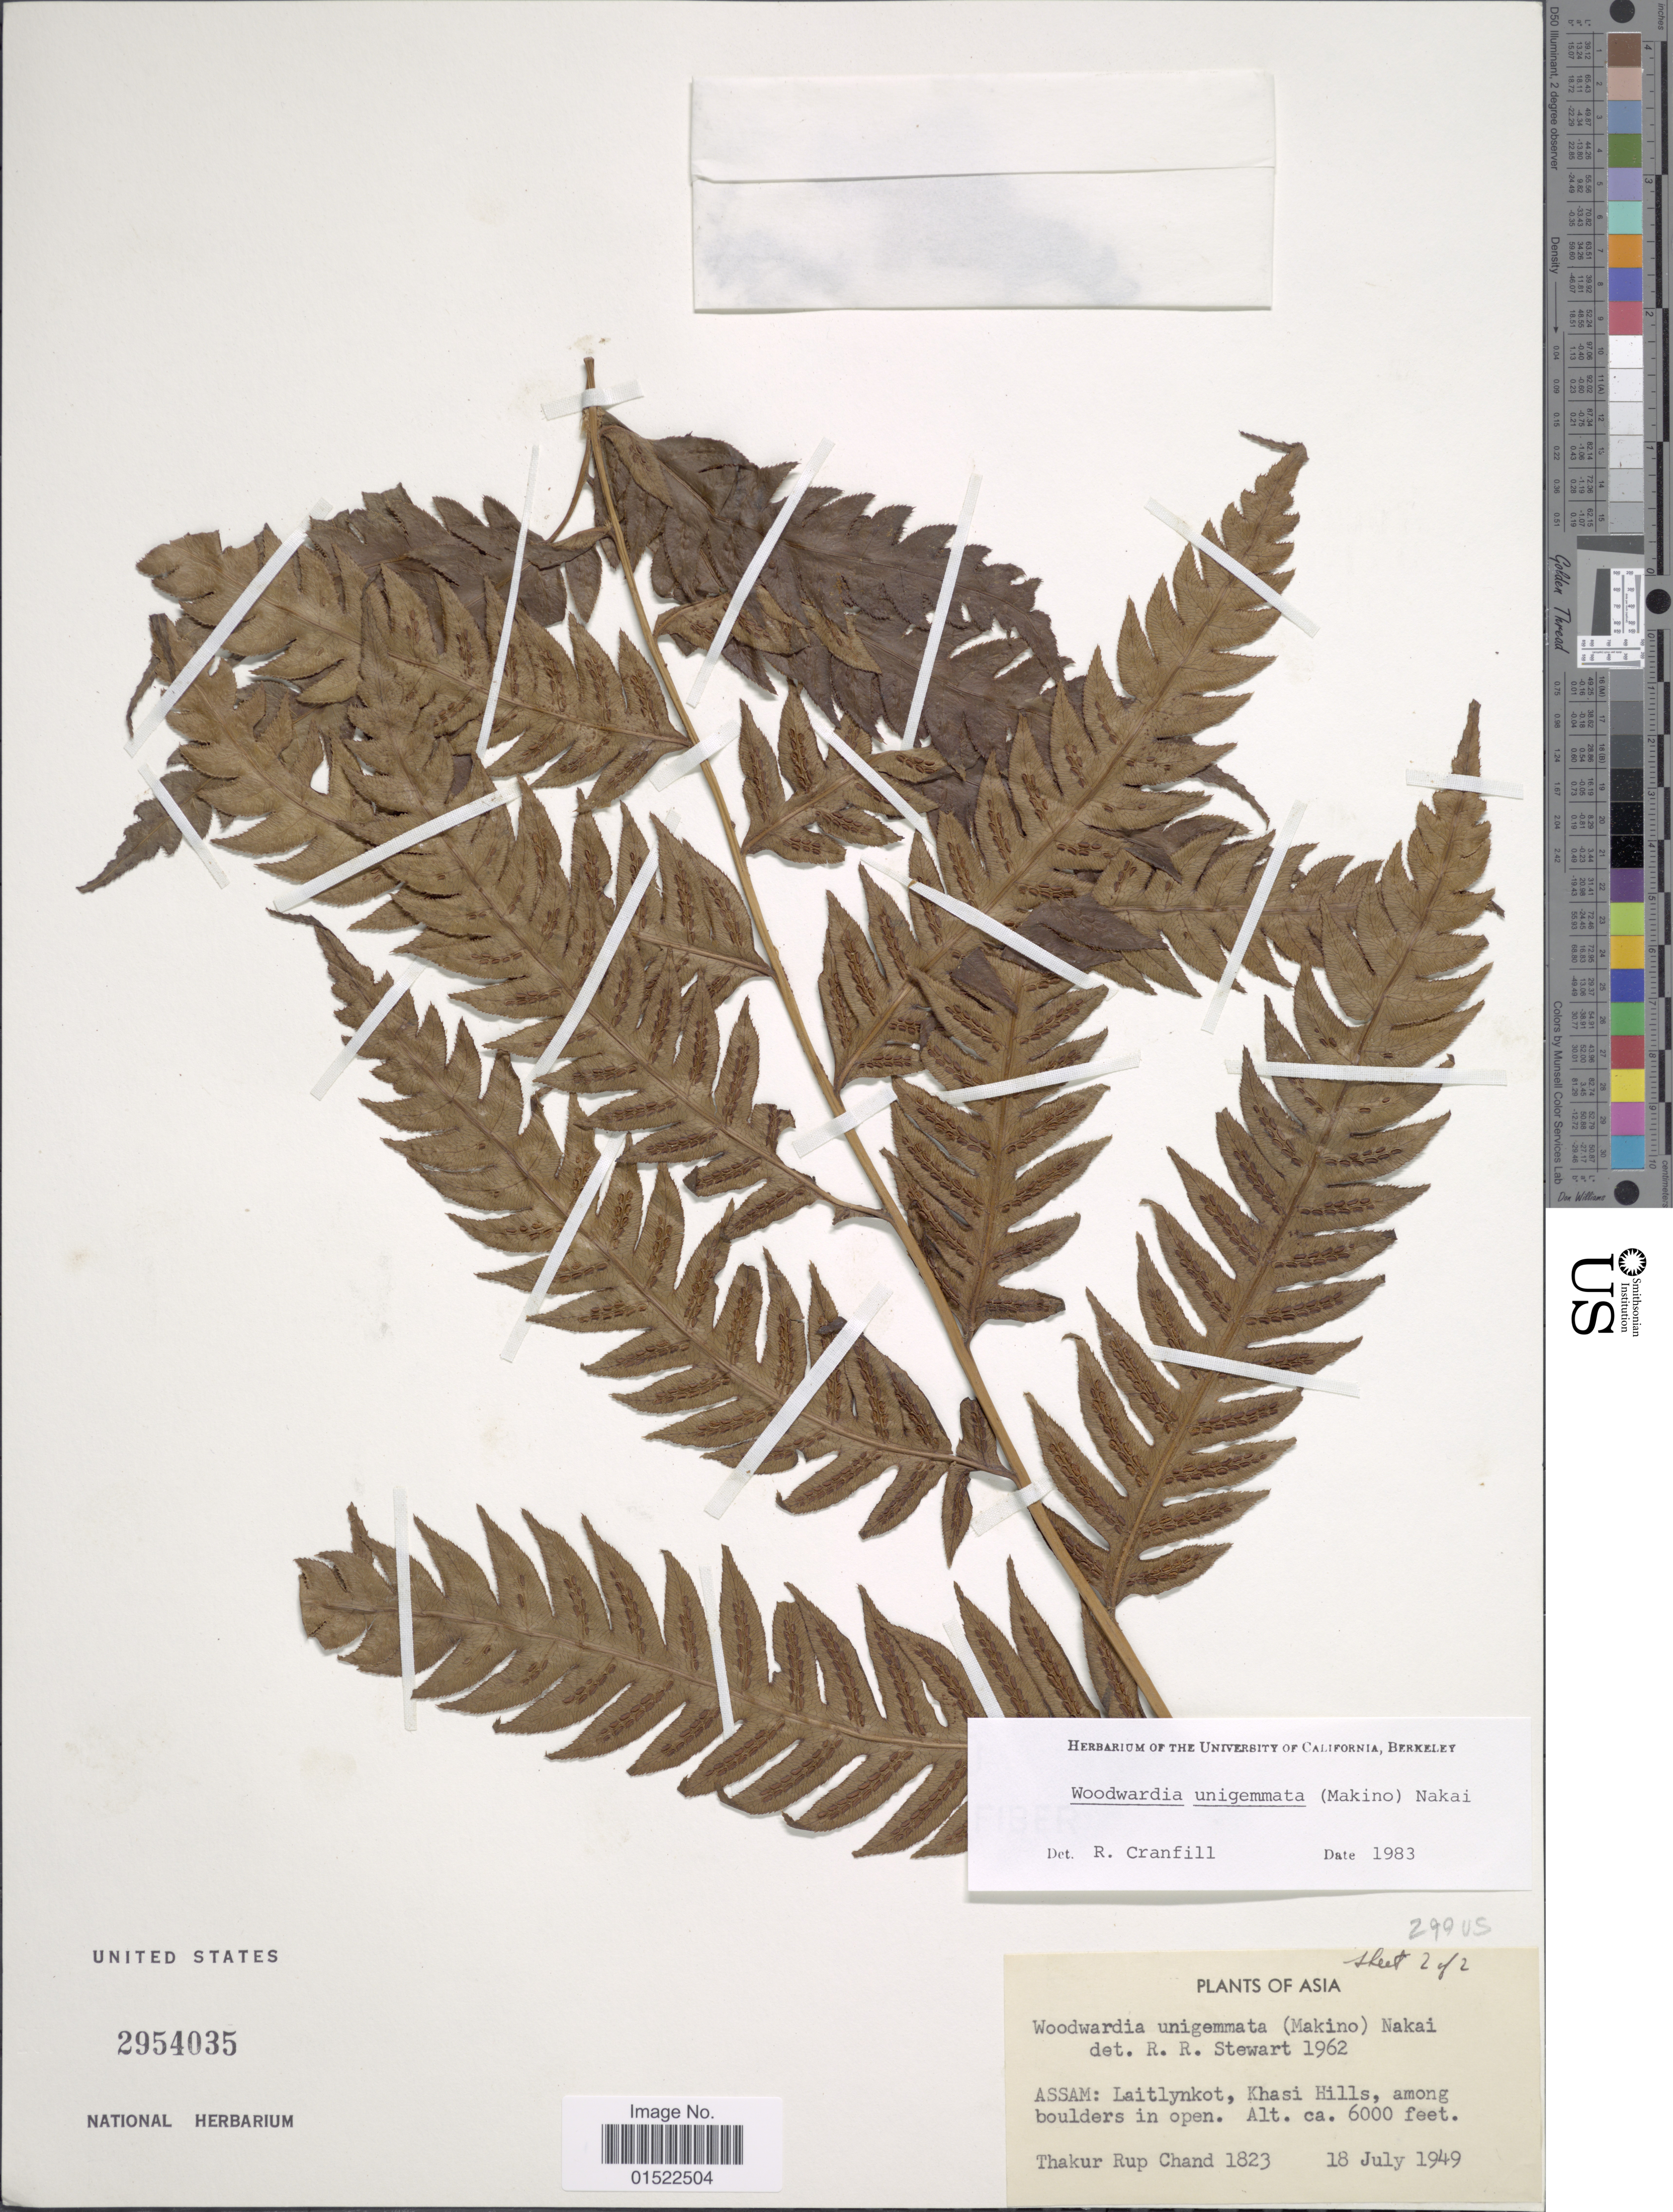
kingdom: Plantae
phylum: Tracheophyta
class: Polypodiopsida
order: Polypodiales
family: Blechnaceae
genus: Woodwardia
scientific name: Woodwardia unigemmata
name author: (Makino) Nakai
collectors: T. R. Chand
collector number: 1823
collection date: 1949-07-18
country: India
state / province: Meghalaya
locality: Laitlynkot, Khasi Hills, among boulders in open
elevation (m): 1829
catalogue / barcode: US 2954035